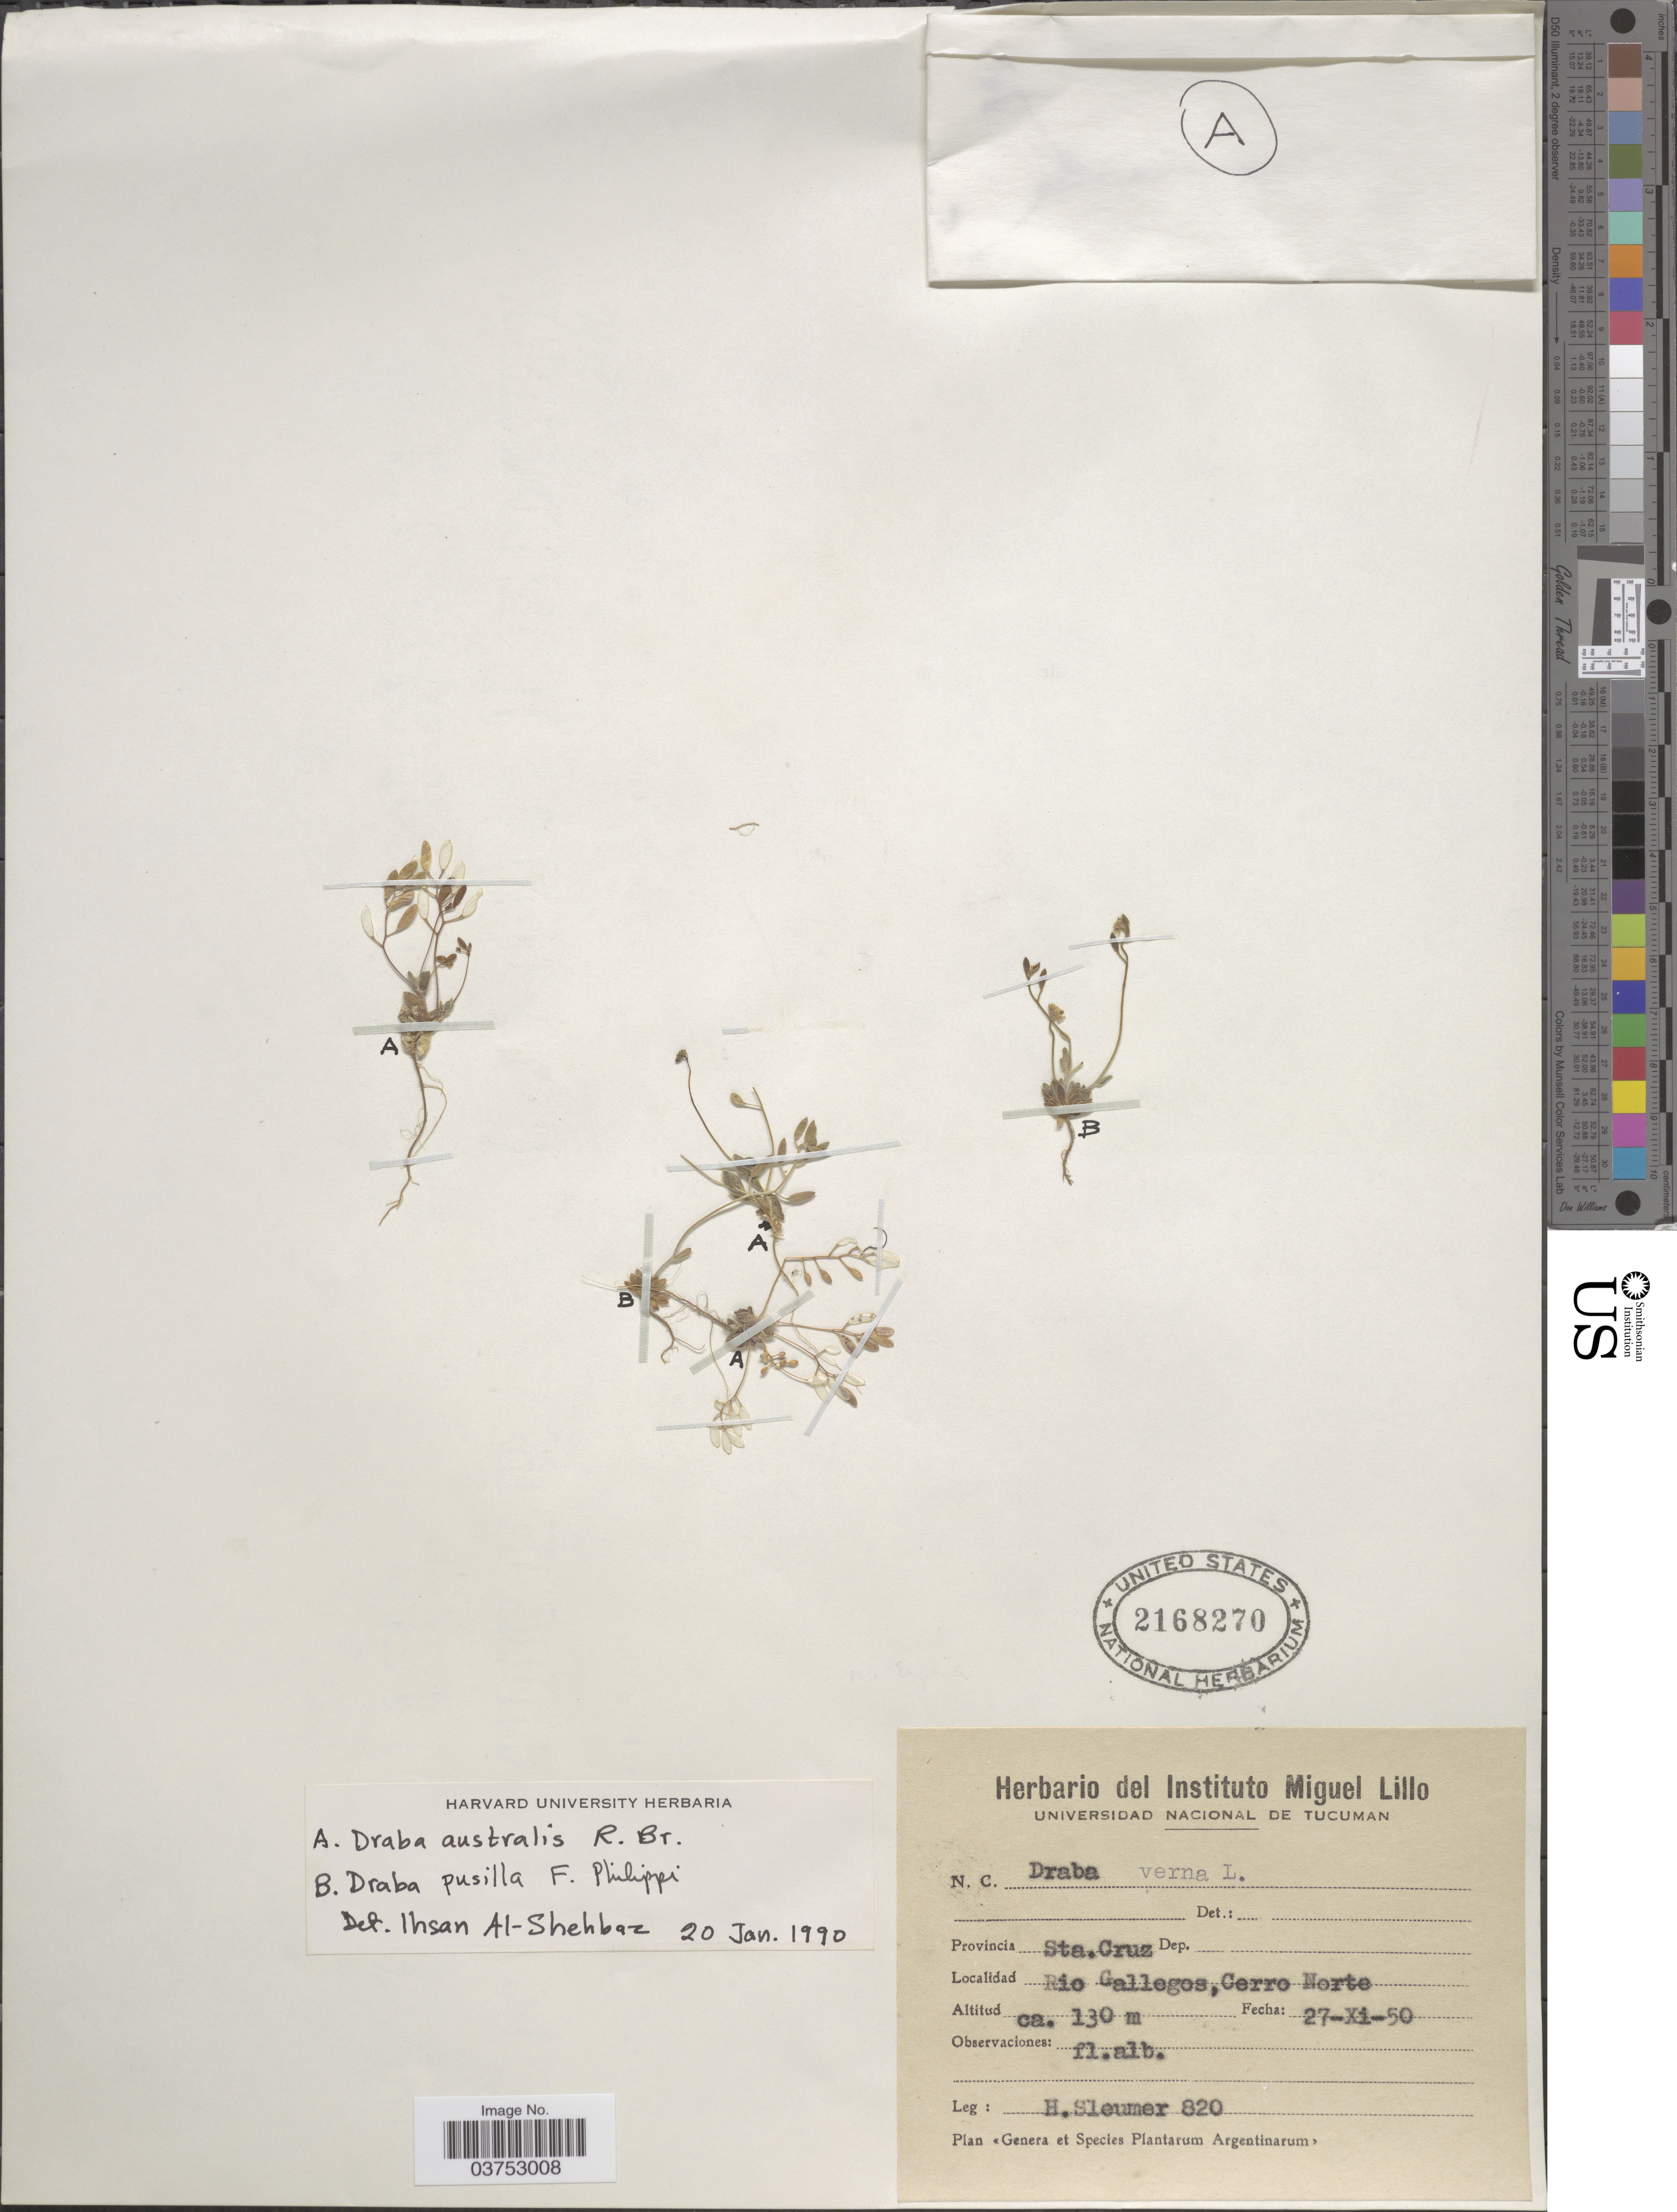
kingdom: Plantae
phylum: Tracheophyta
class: Magnoliopsida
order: Brassicales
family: Brassicaceae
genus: Draba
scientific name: Draba pusilla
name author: (A. Gray) F. Phil. ex Phil.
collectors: H. O. Sleumer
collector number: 820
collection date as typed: Transcribed d/m/y: 27/11/50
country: Argentina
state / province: Santa Cruz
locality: Rio Gallegos, Cerro Norte.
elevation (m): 130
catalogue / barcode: US 2168270